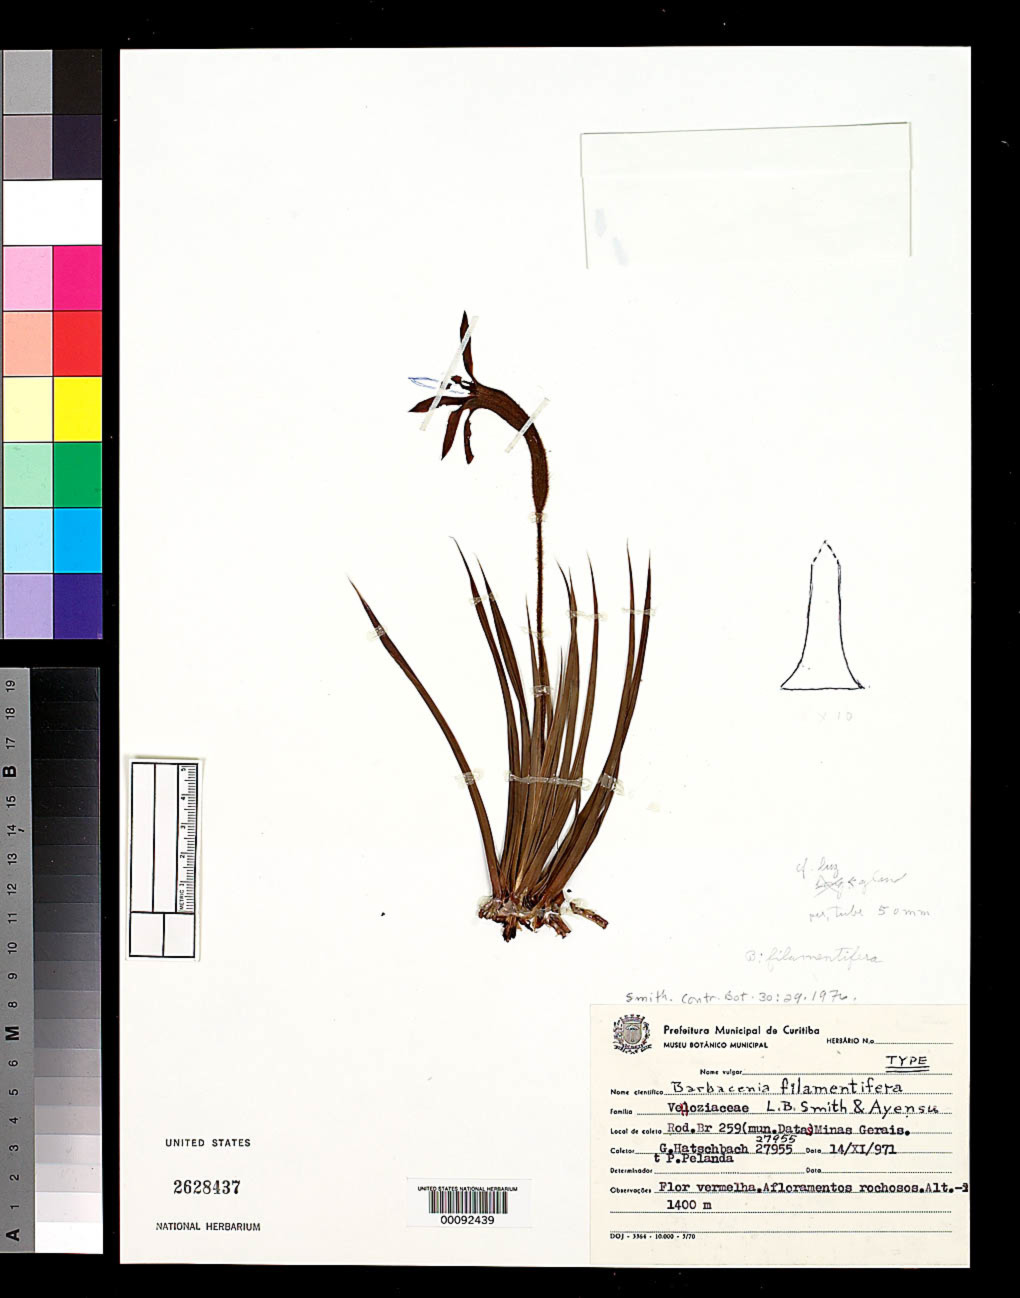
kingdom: Plantae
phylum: Tracheophyta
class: Liliopsida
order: Pandanales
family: Velloziaceae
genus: Barbacenia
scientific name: Barbacenia filamentifera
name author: L.B. Sm. & Ayensu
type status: Holotype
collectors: G. Hatschbach & P. Pelanda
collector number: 27955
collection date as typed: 14 Nov 1971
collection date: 1971-11-14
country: Brazil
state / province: Minas Gerais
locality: Datas, route B.R.259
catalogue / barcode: US 2628437